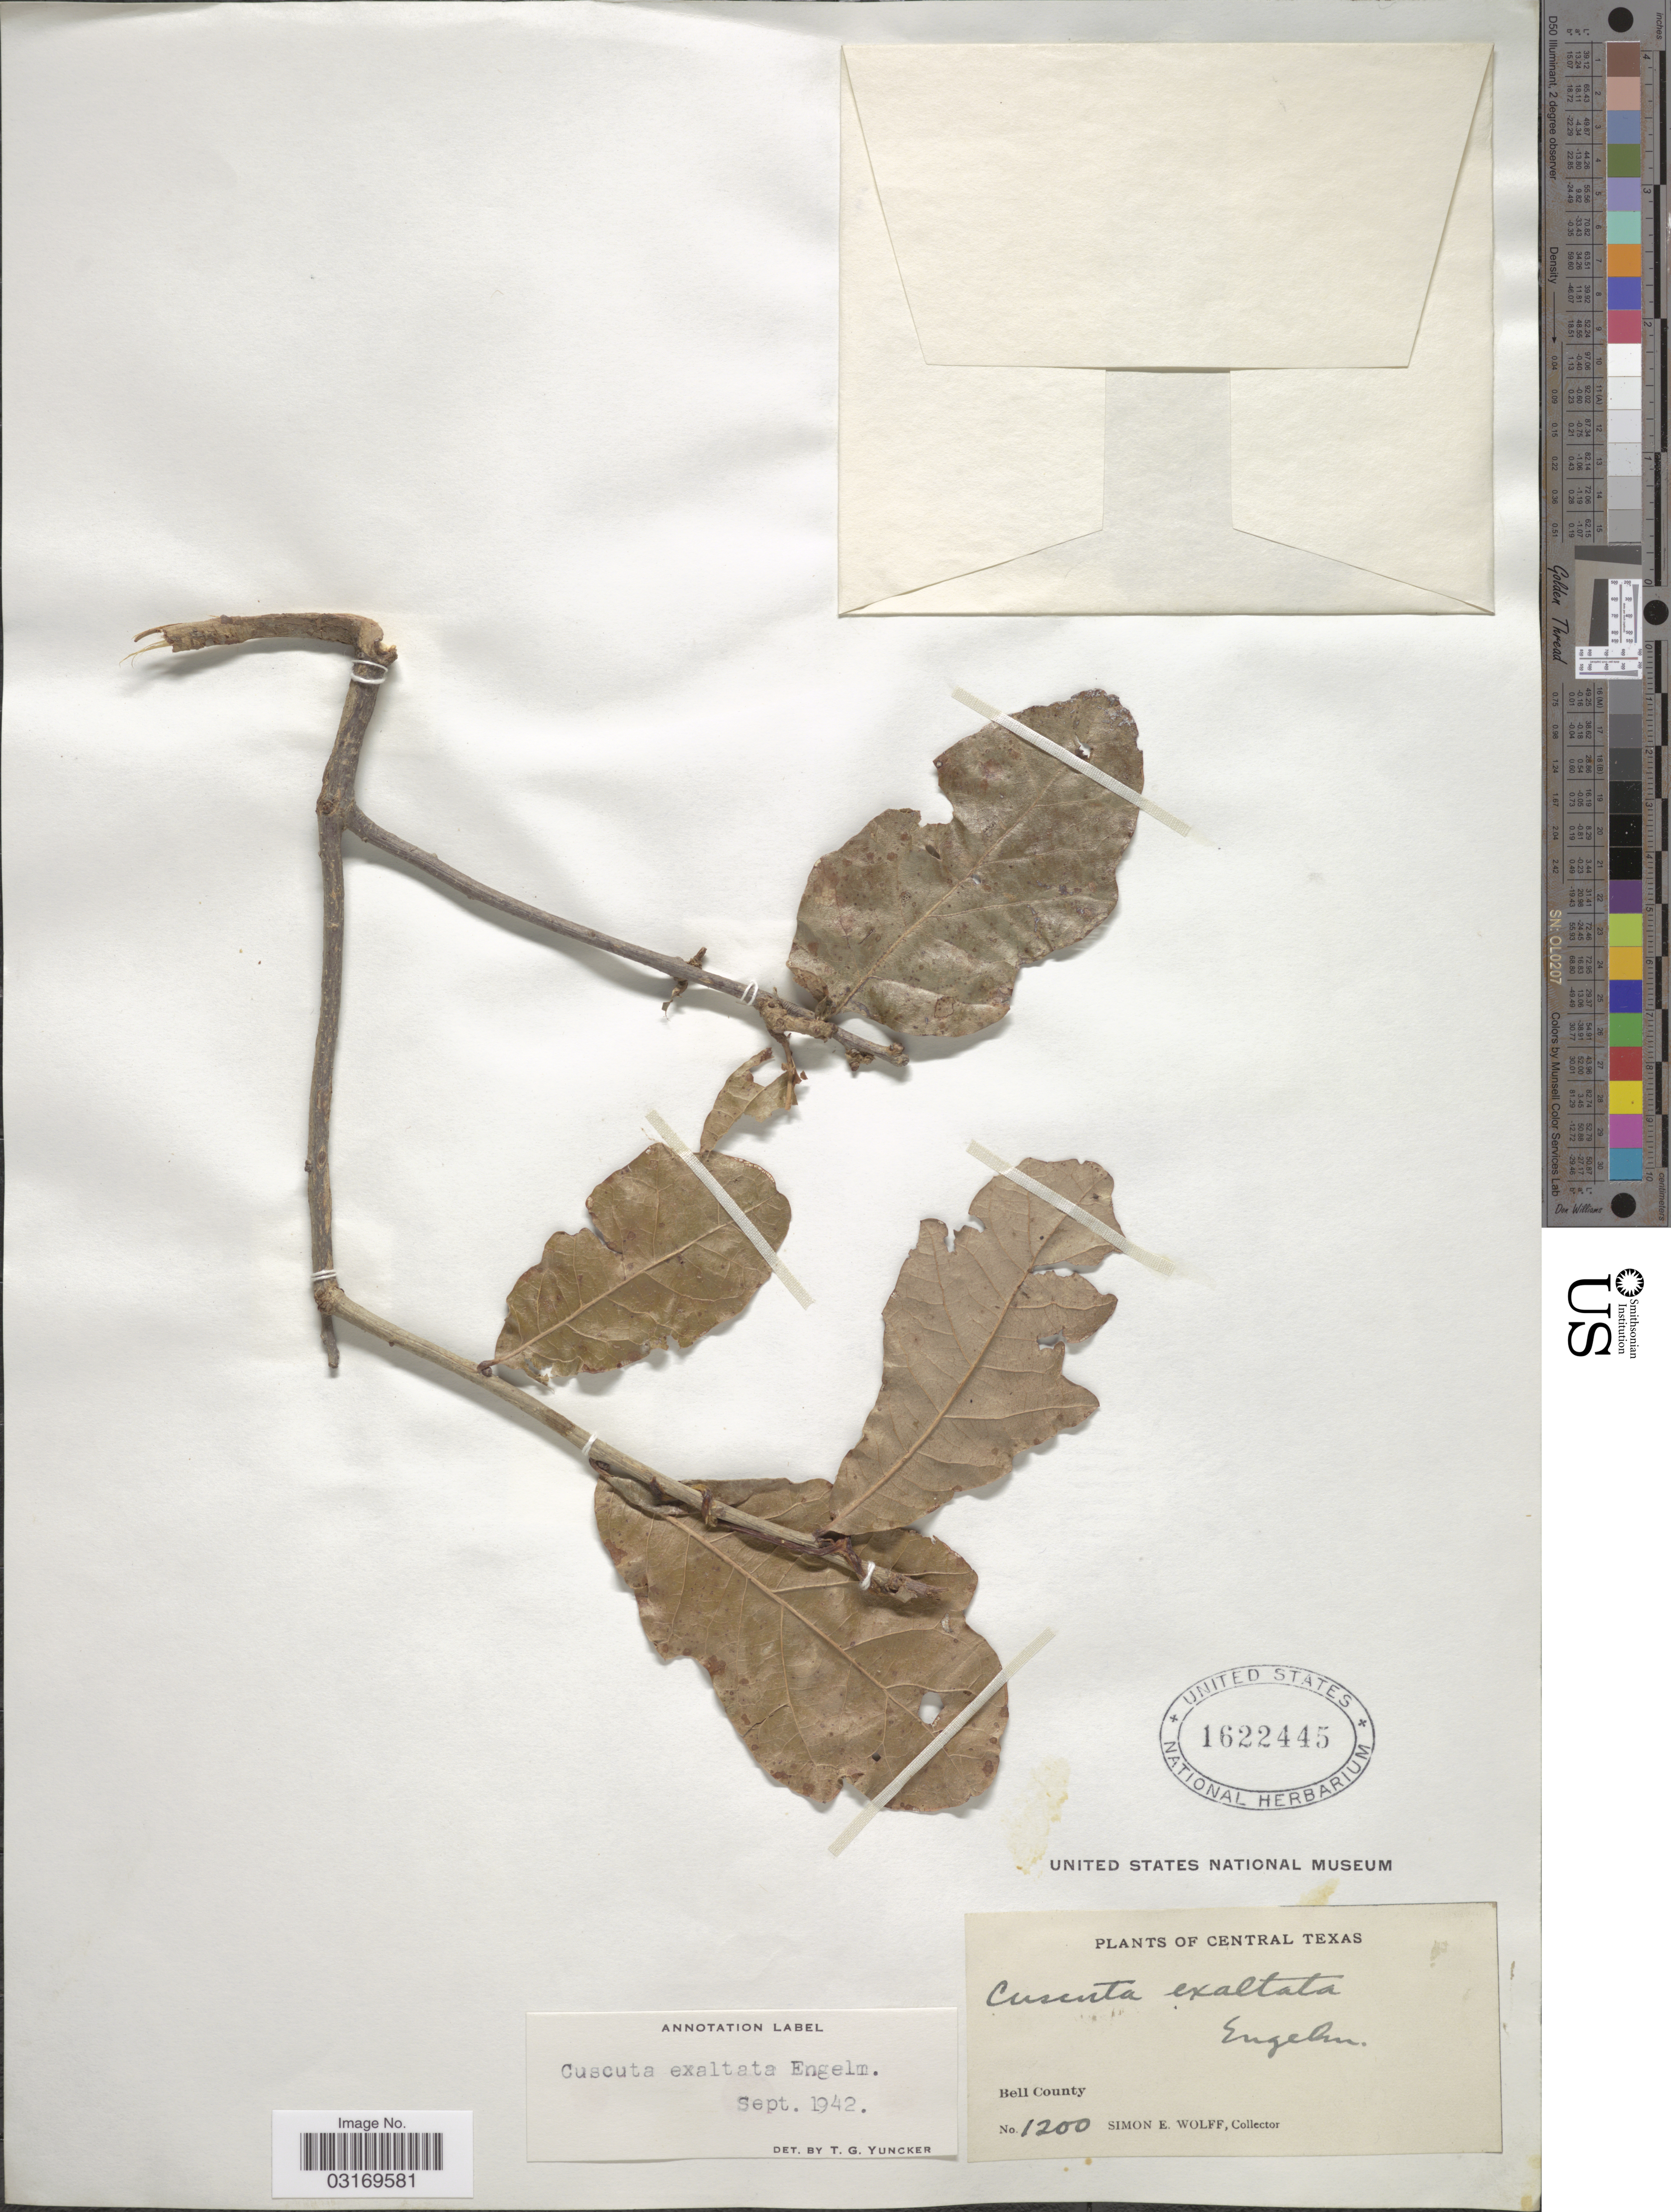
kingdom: Plantae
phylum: Tracheophyta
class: Magnoliopsida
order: Solanales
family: Convolvulaceae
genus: Cuscuta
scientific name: Cuscuta exaltata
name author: Engelm.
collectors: S. E. Wolff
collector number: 1200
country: United States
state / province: Texas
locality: Central Texas. Bell County.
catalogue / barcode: US 1622445